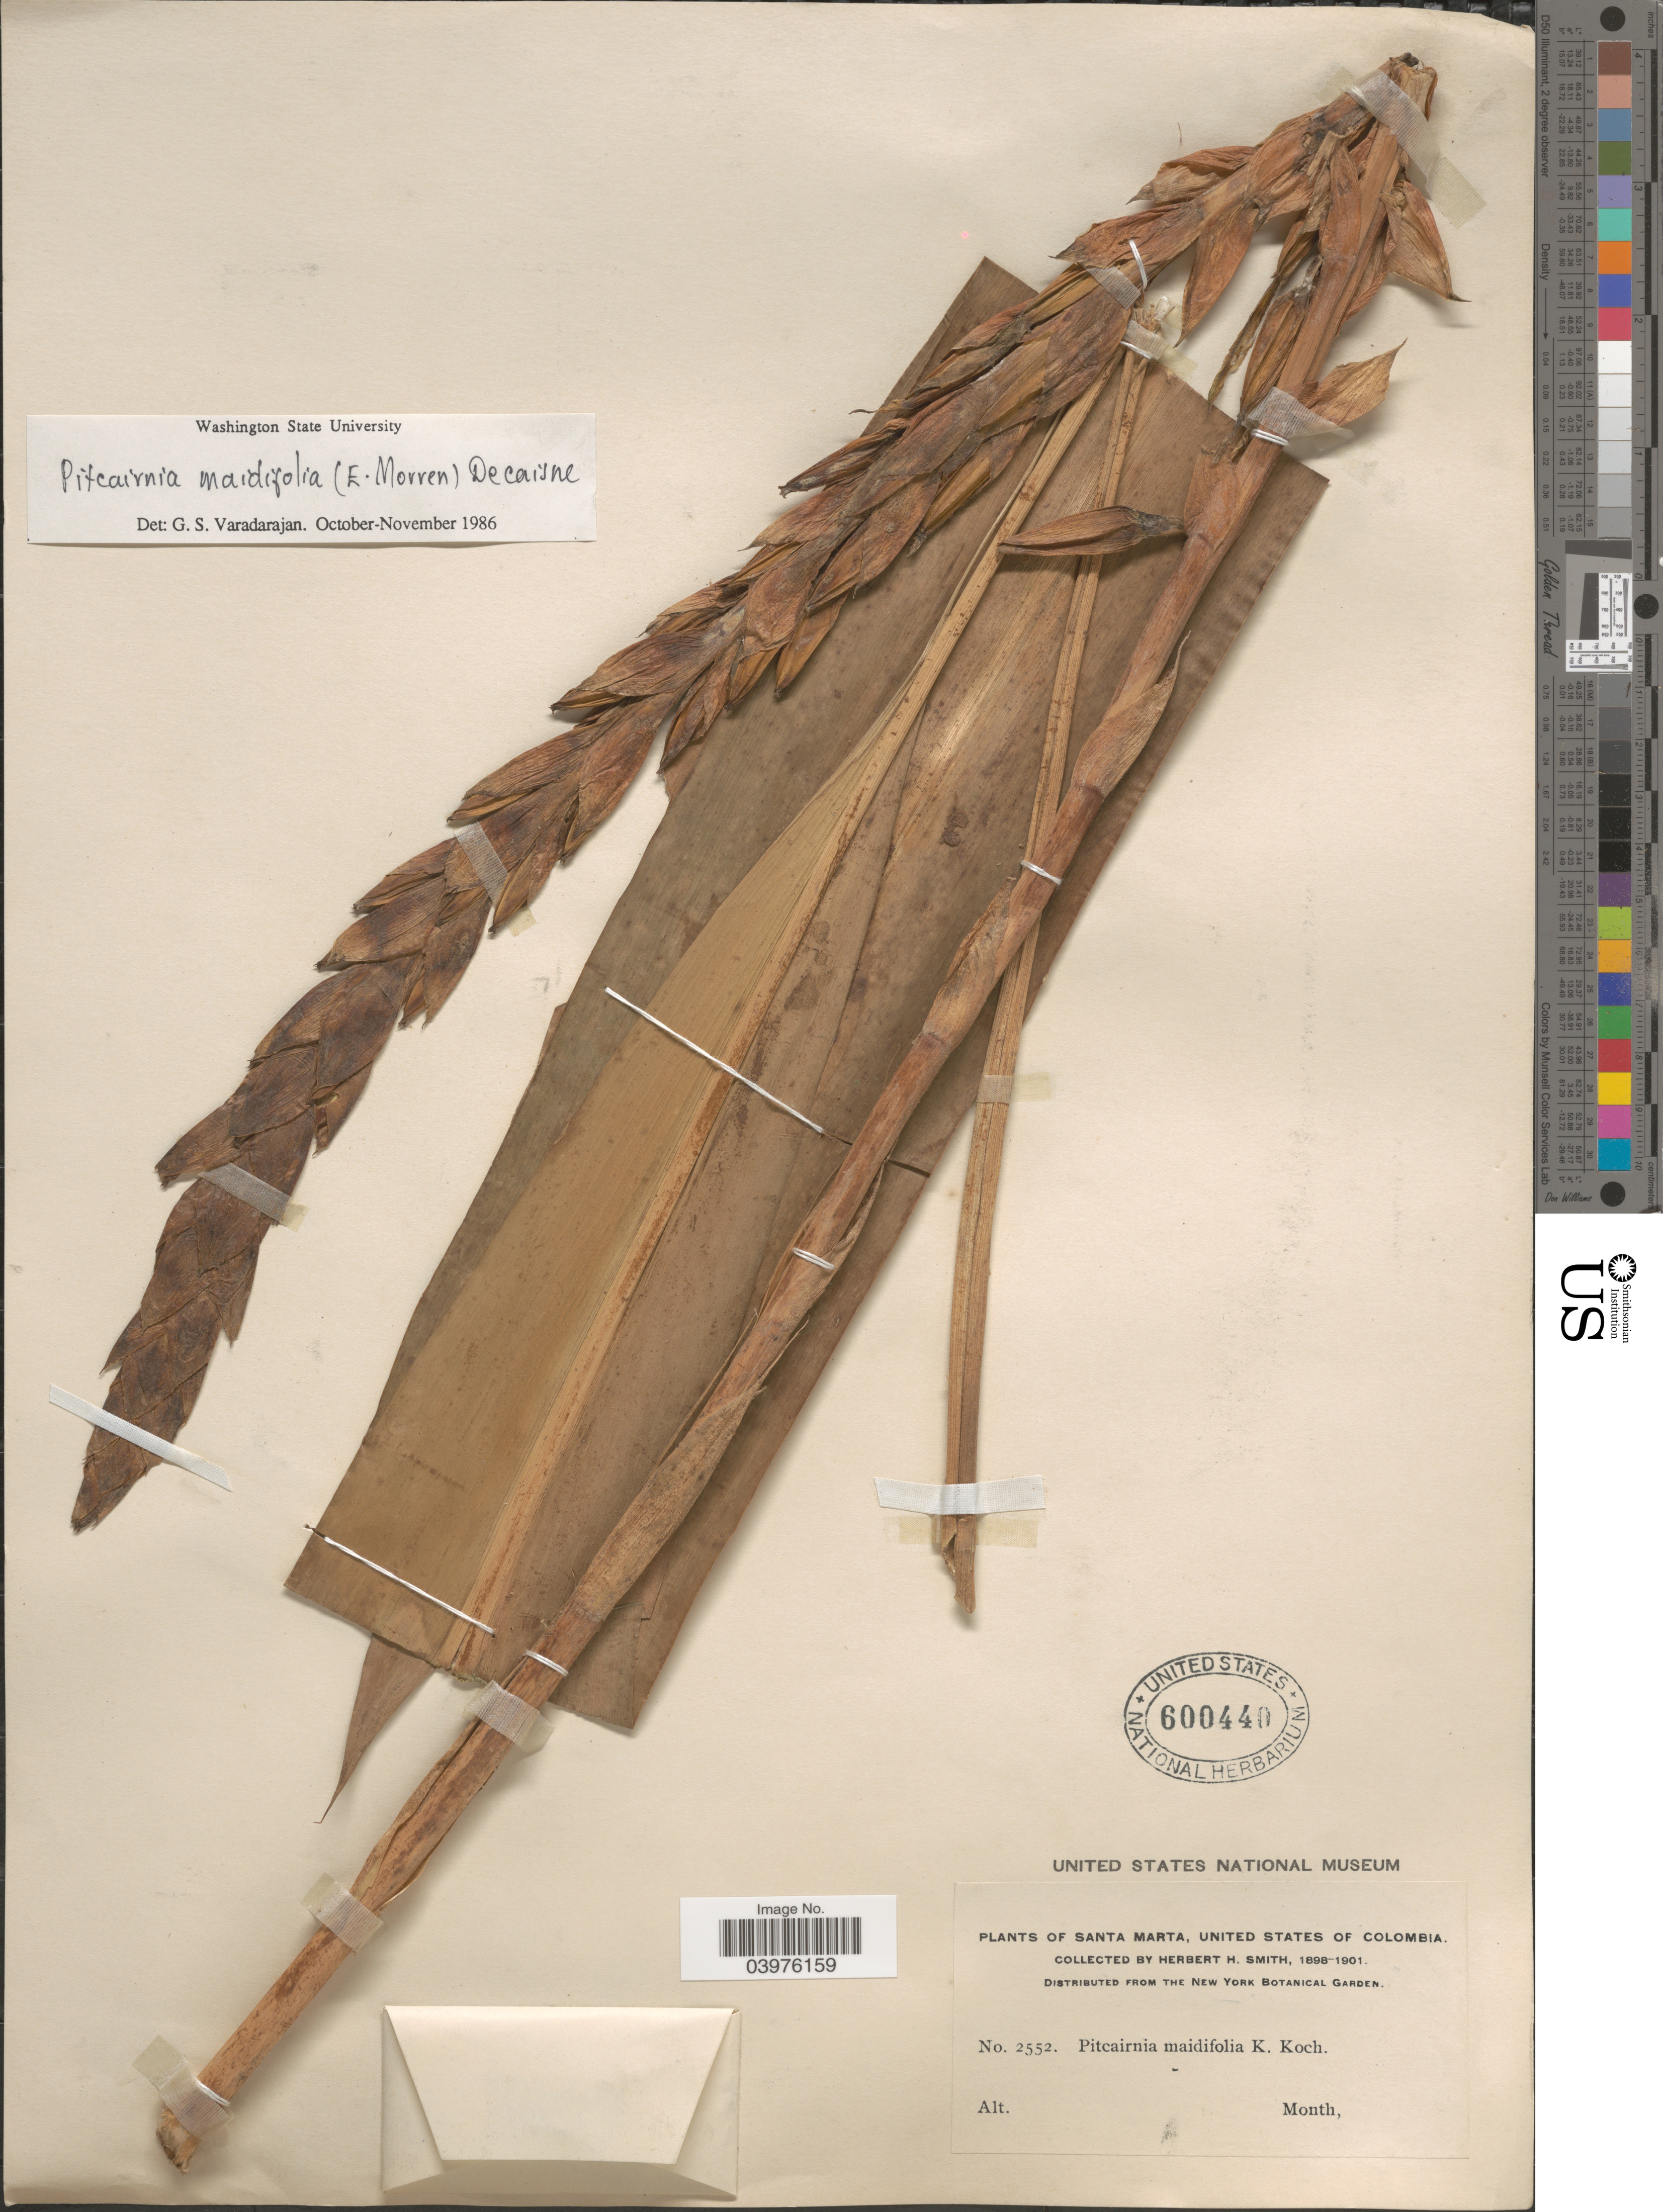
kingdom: Plantae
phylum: Tracheophyta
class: Liliopsida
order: Poales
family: Bromeliaceae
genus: Pitcairnia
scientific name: Pitcairnia maidifolia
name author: (C. Morren) Decne. ex Planch.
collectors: Herbert H. Smith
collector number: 2552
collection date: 1898/1901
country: Colombia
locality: Santa Marta, United States of Colombia.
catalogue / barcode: US 600440